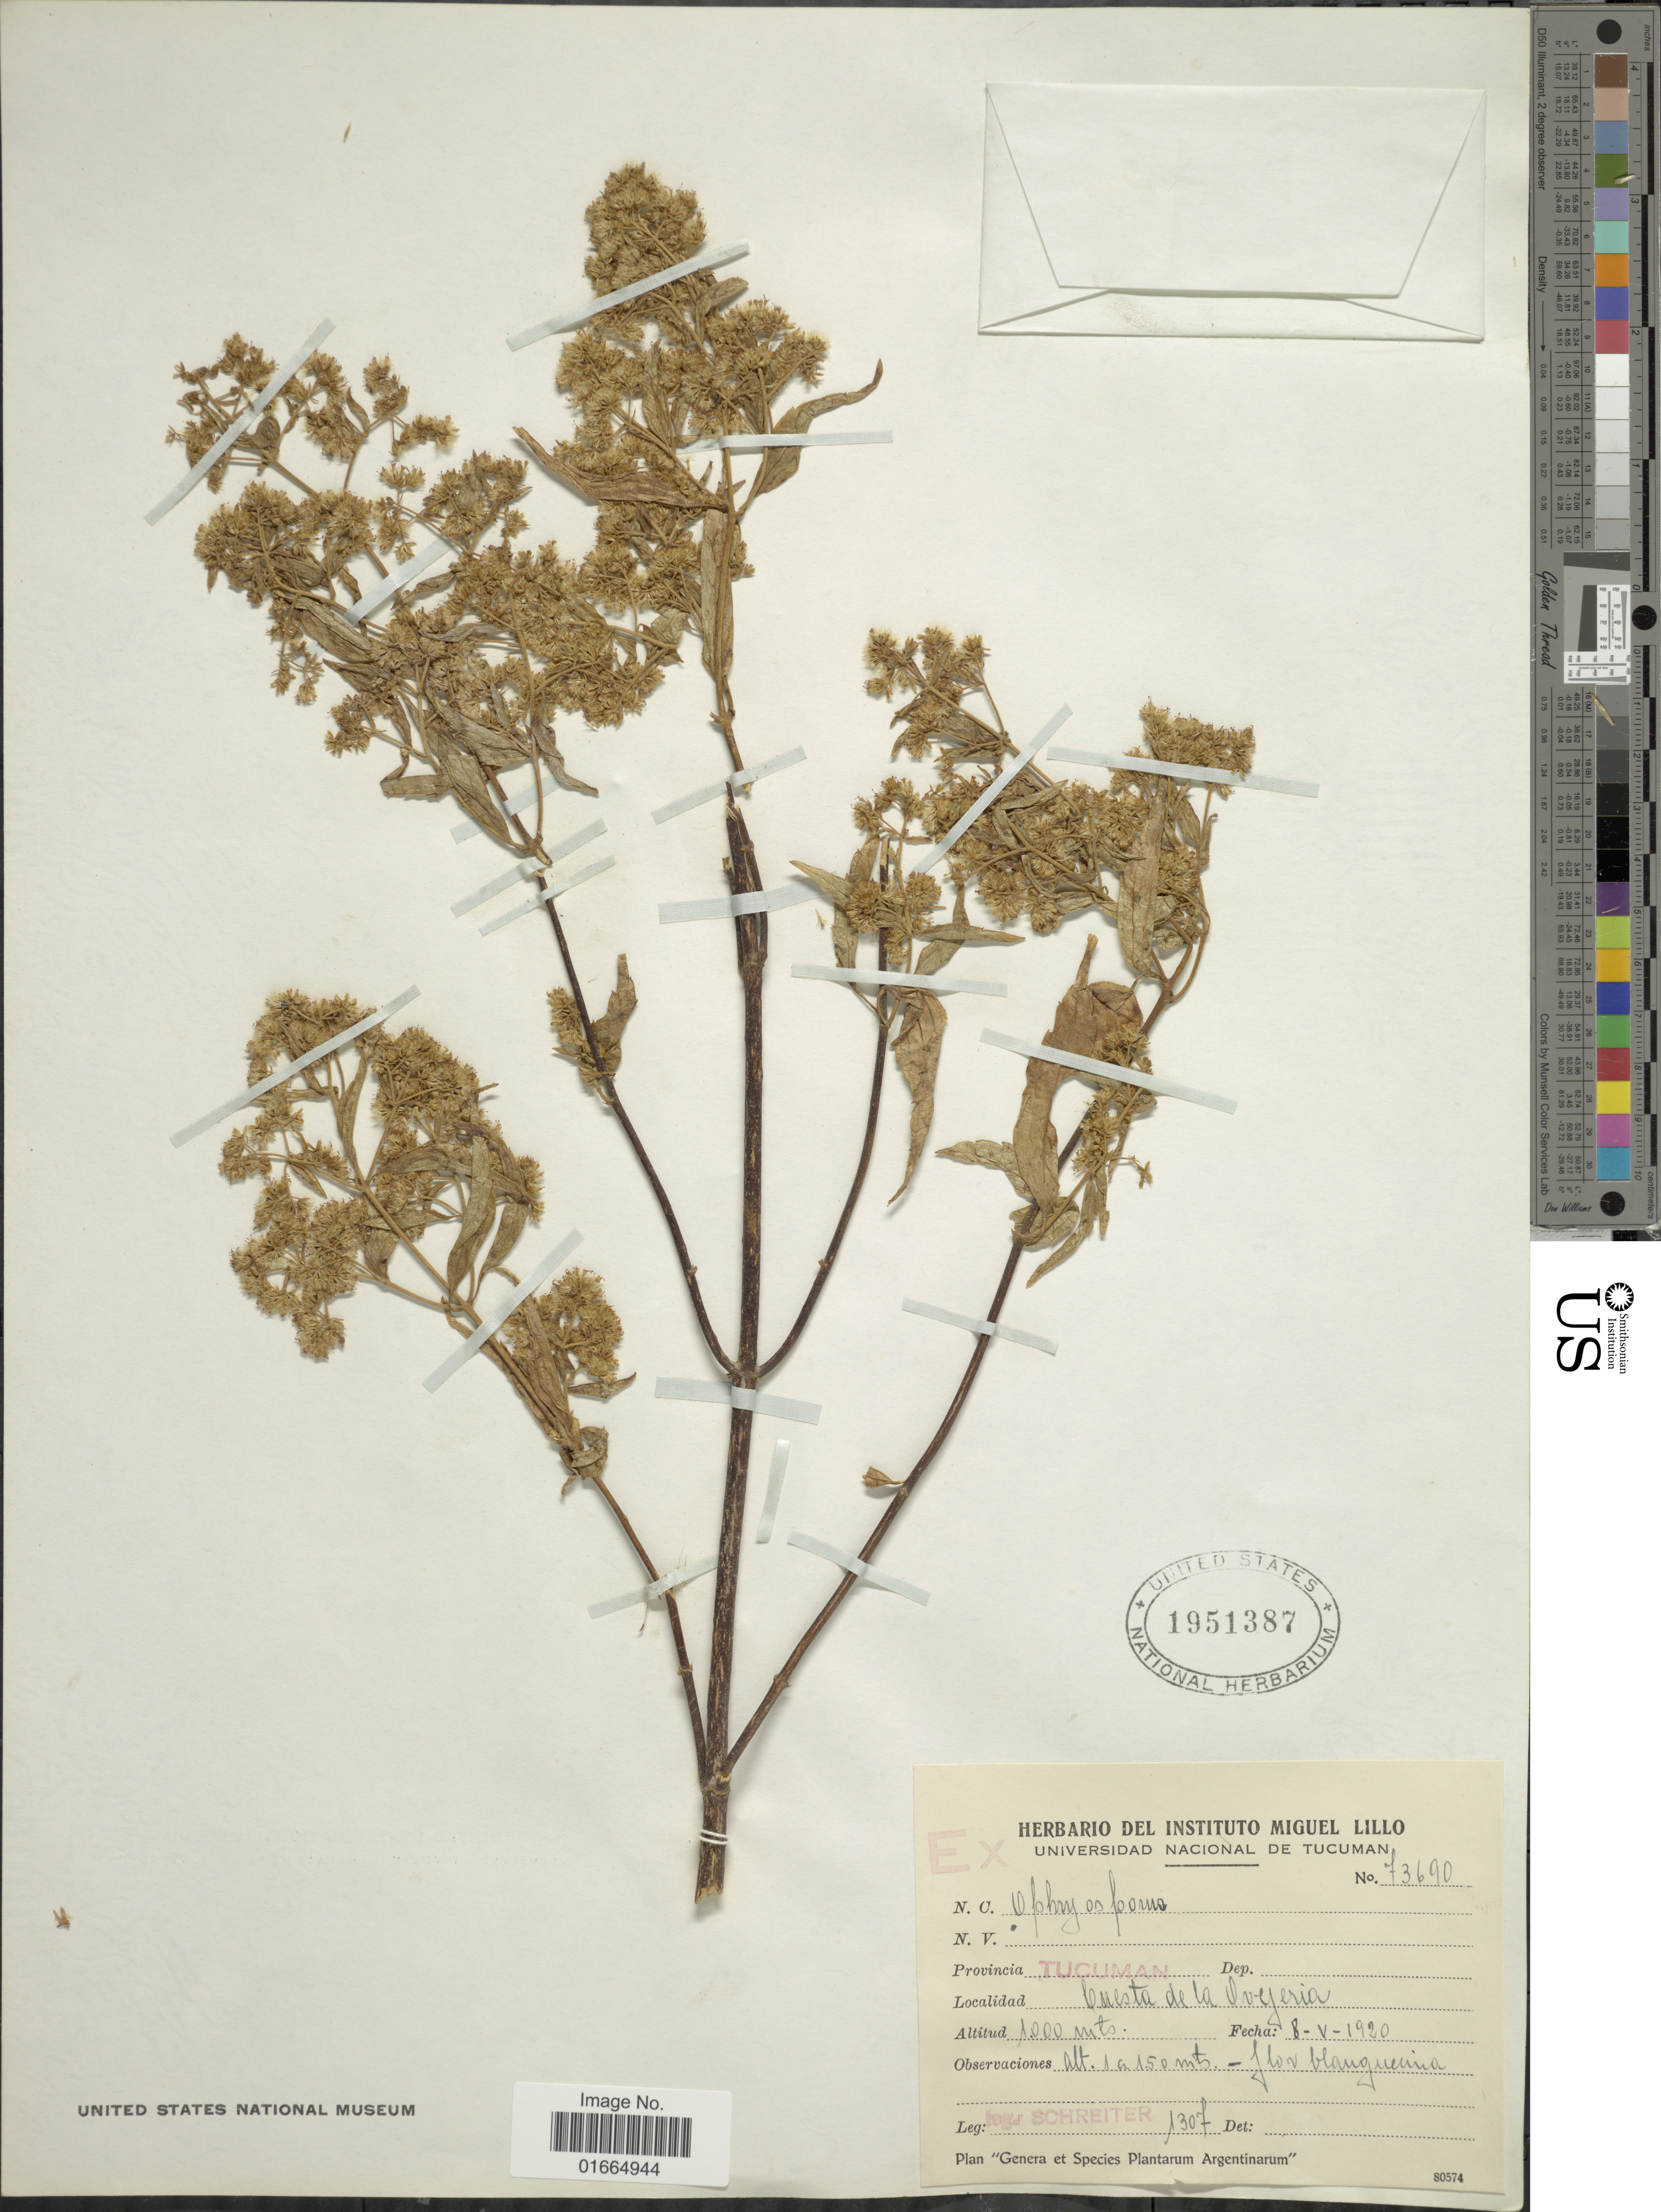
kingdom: Plantae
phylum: Tracheophyta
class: Magnoliopsida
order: Asterales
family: Asteraceae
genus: Ophryosporus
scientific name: Ophryosporus sp.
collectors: -. Schreiter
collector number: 1307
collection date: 1920-05-08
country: Argentina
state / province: Tucuman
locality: Provincia Tucuman. Cuesta de la Ovejeria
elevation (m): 1000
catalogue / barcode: US 1951387